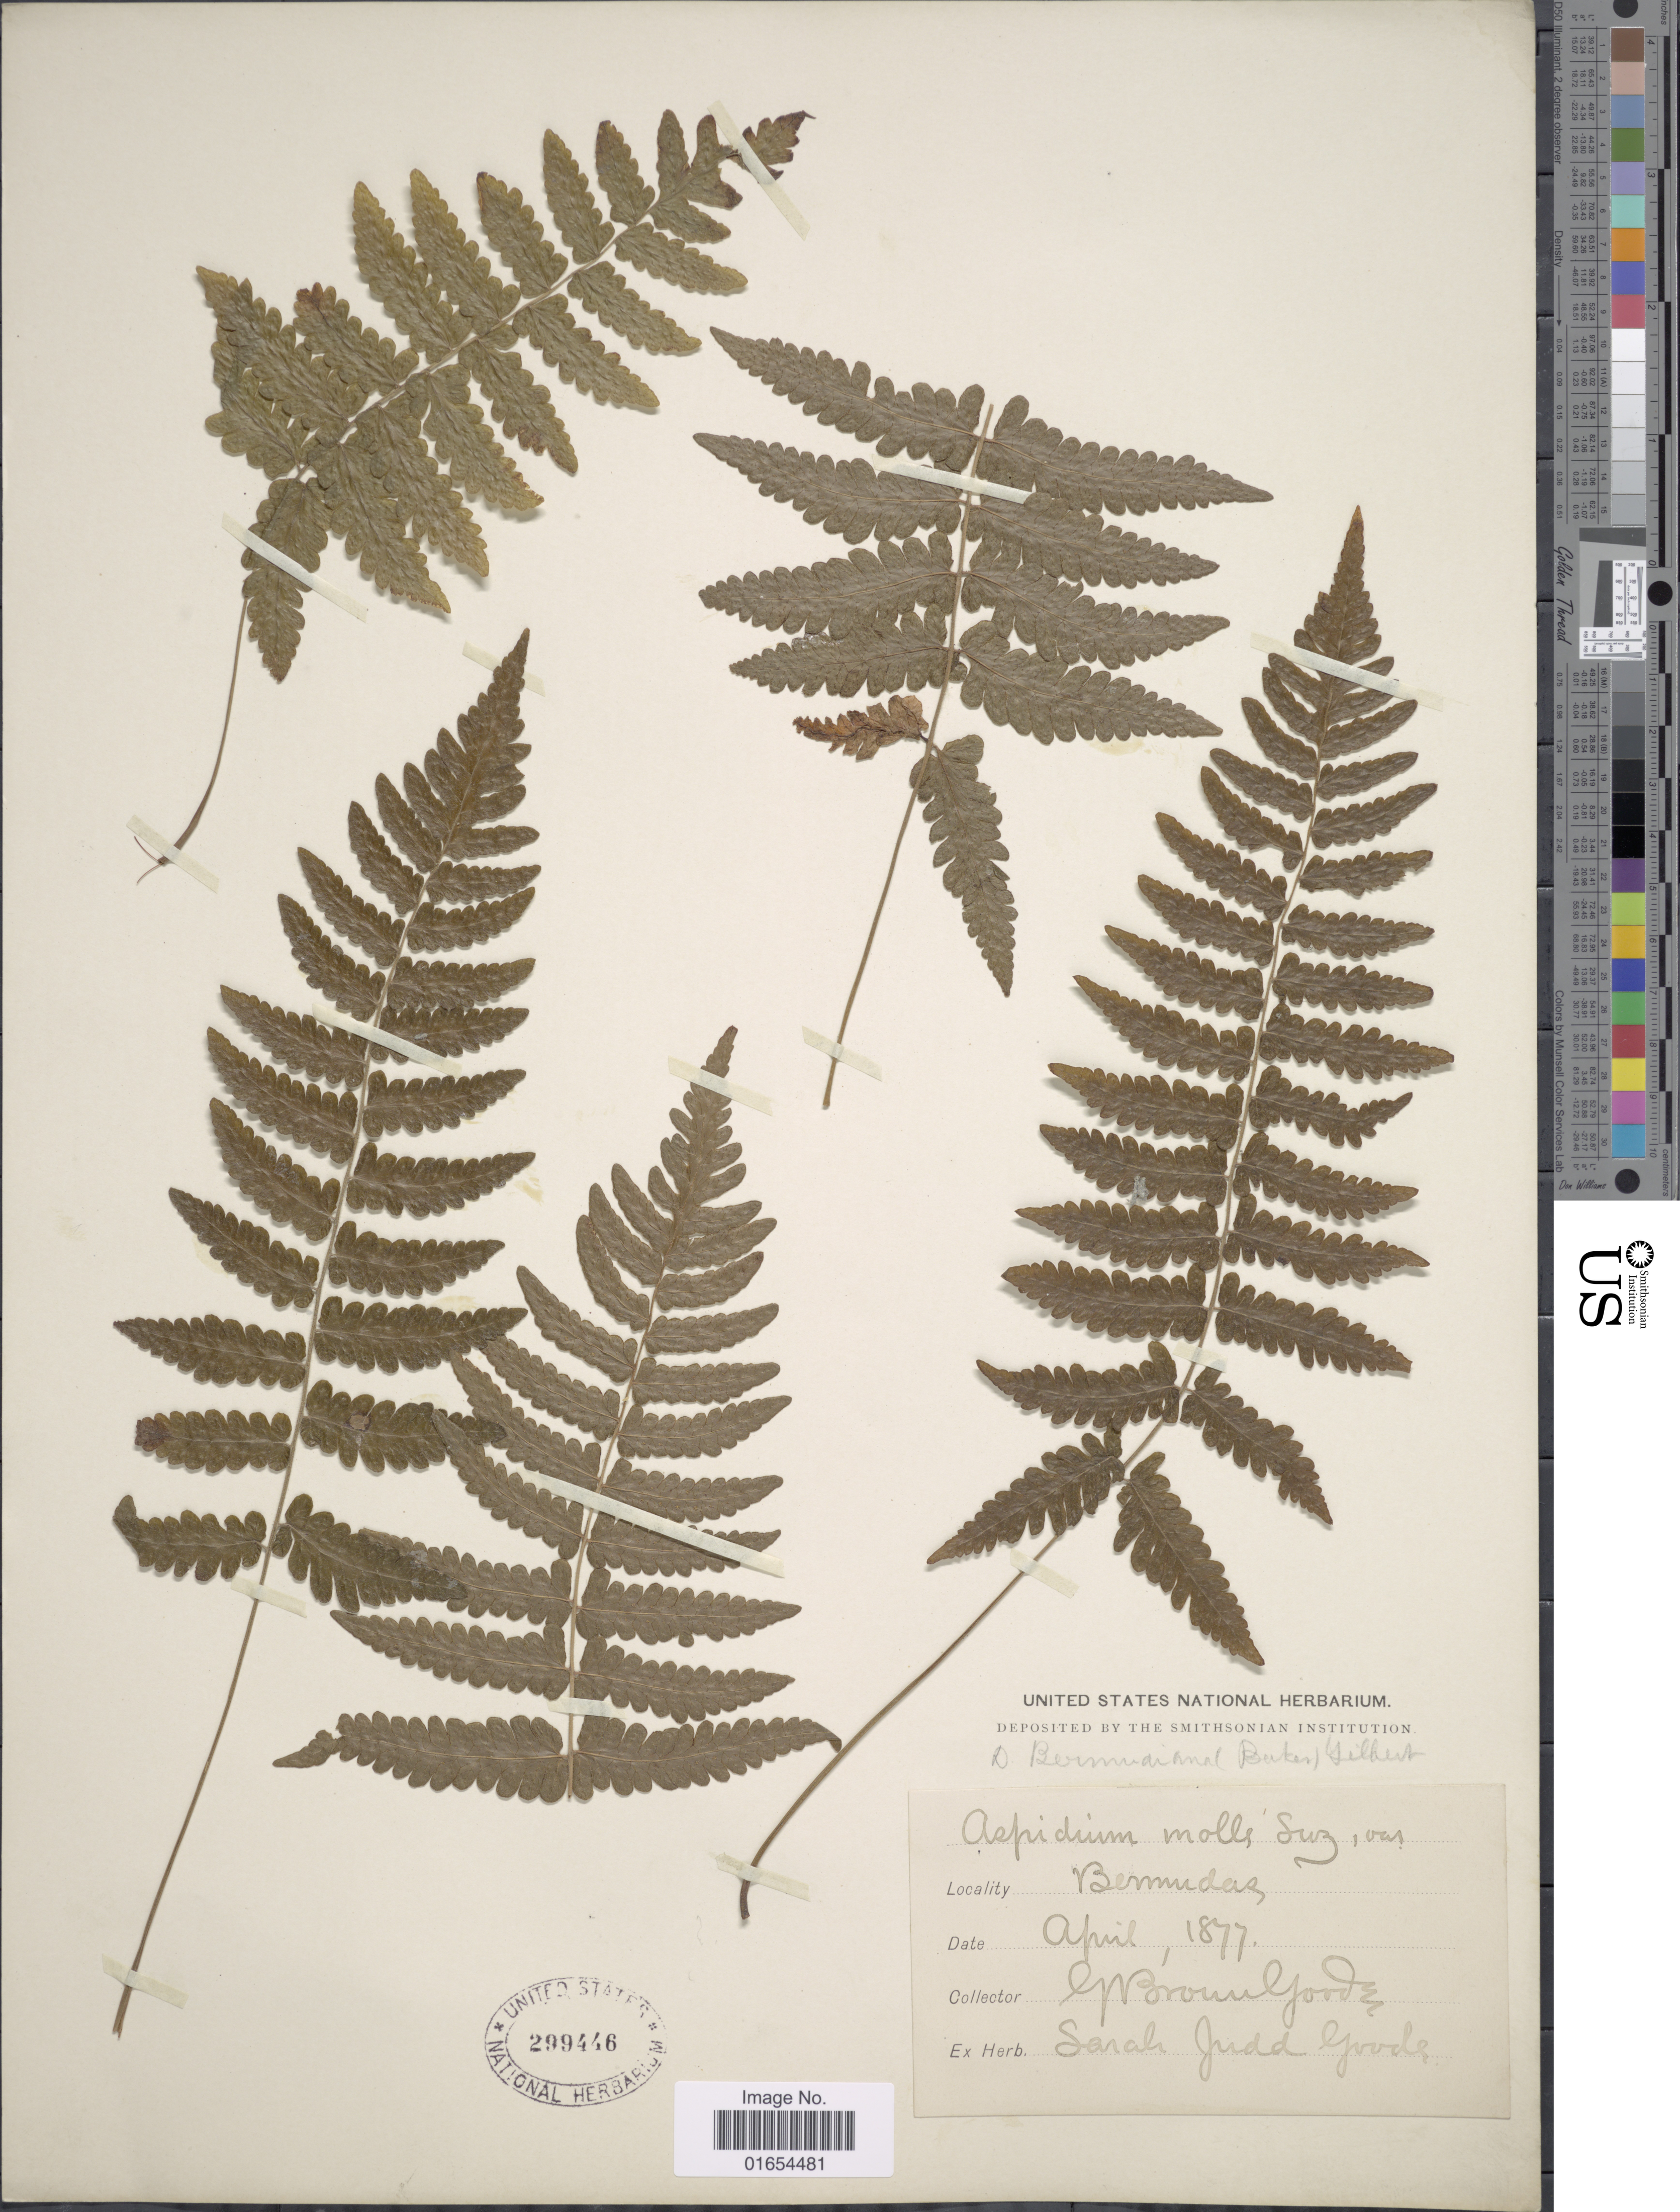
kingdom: Plantae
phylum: Tracheophyta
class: Polypodiopsida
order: Polypodiales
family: Thelypteridaceae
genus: Goniopteris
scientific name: Goniopteris bermudiana (Baker) comb. nov., ined 2015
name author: (Baker)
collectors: G. Goode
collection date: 1877-04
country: Bermuda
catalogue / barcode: US 299446